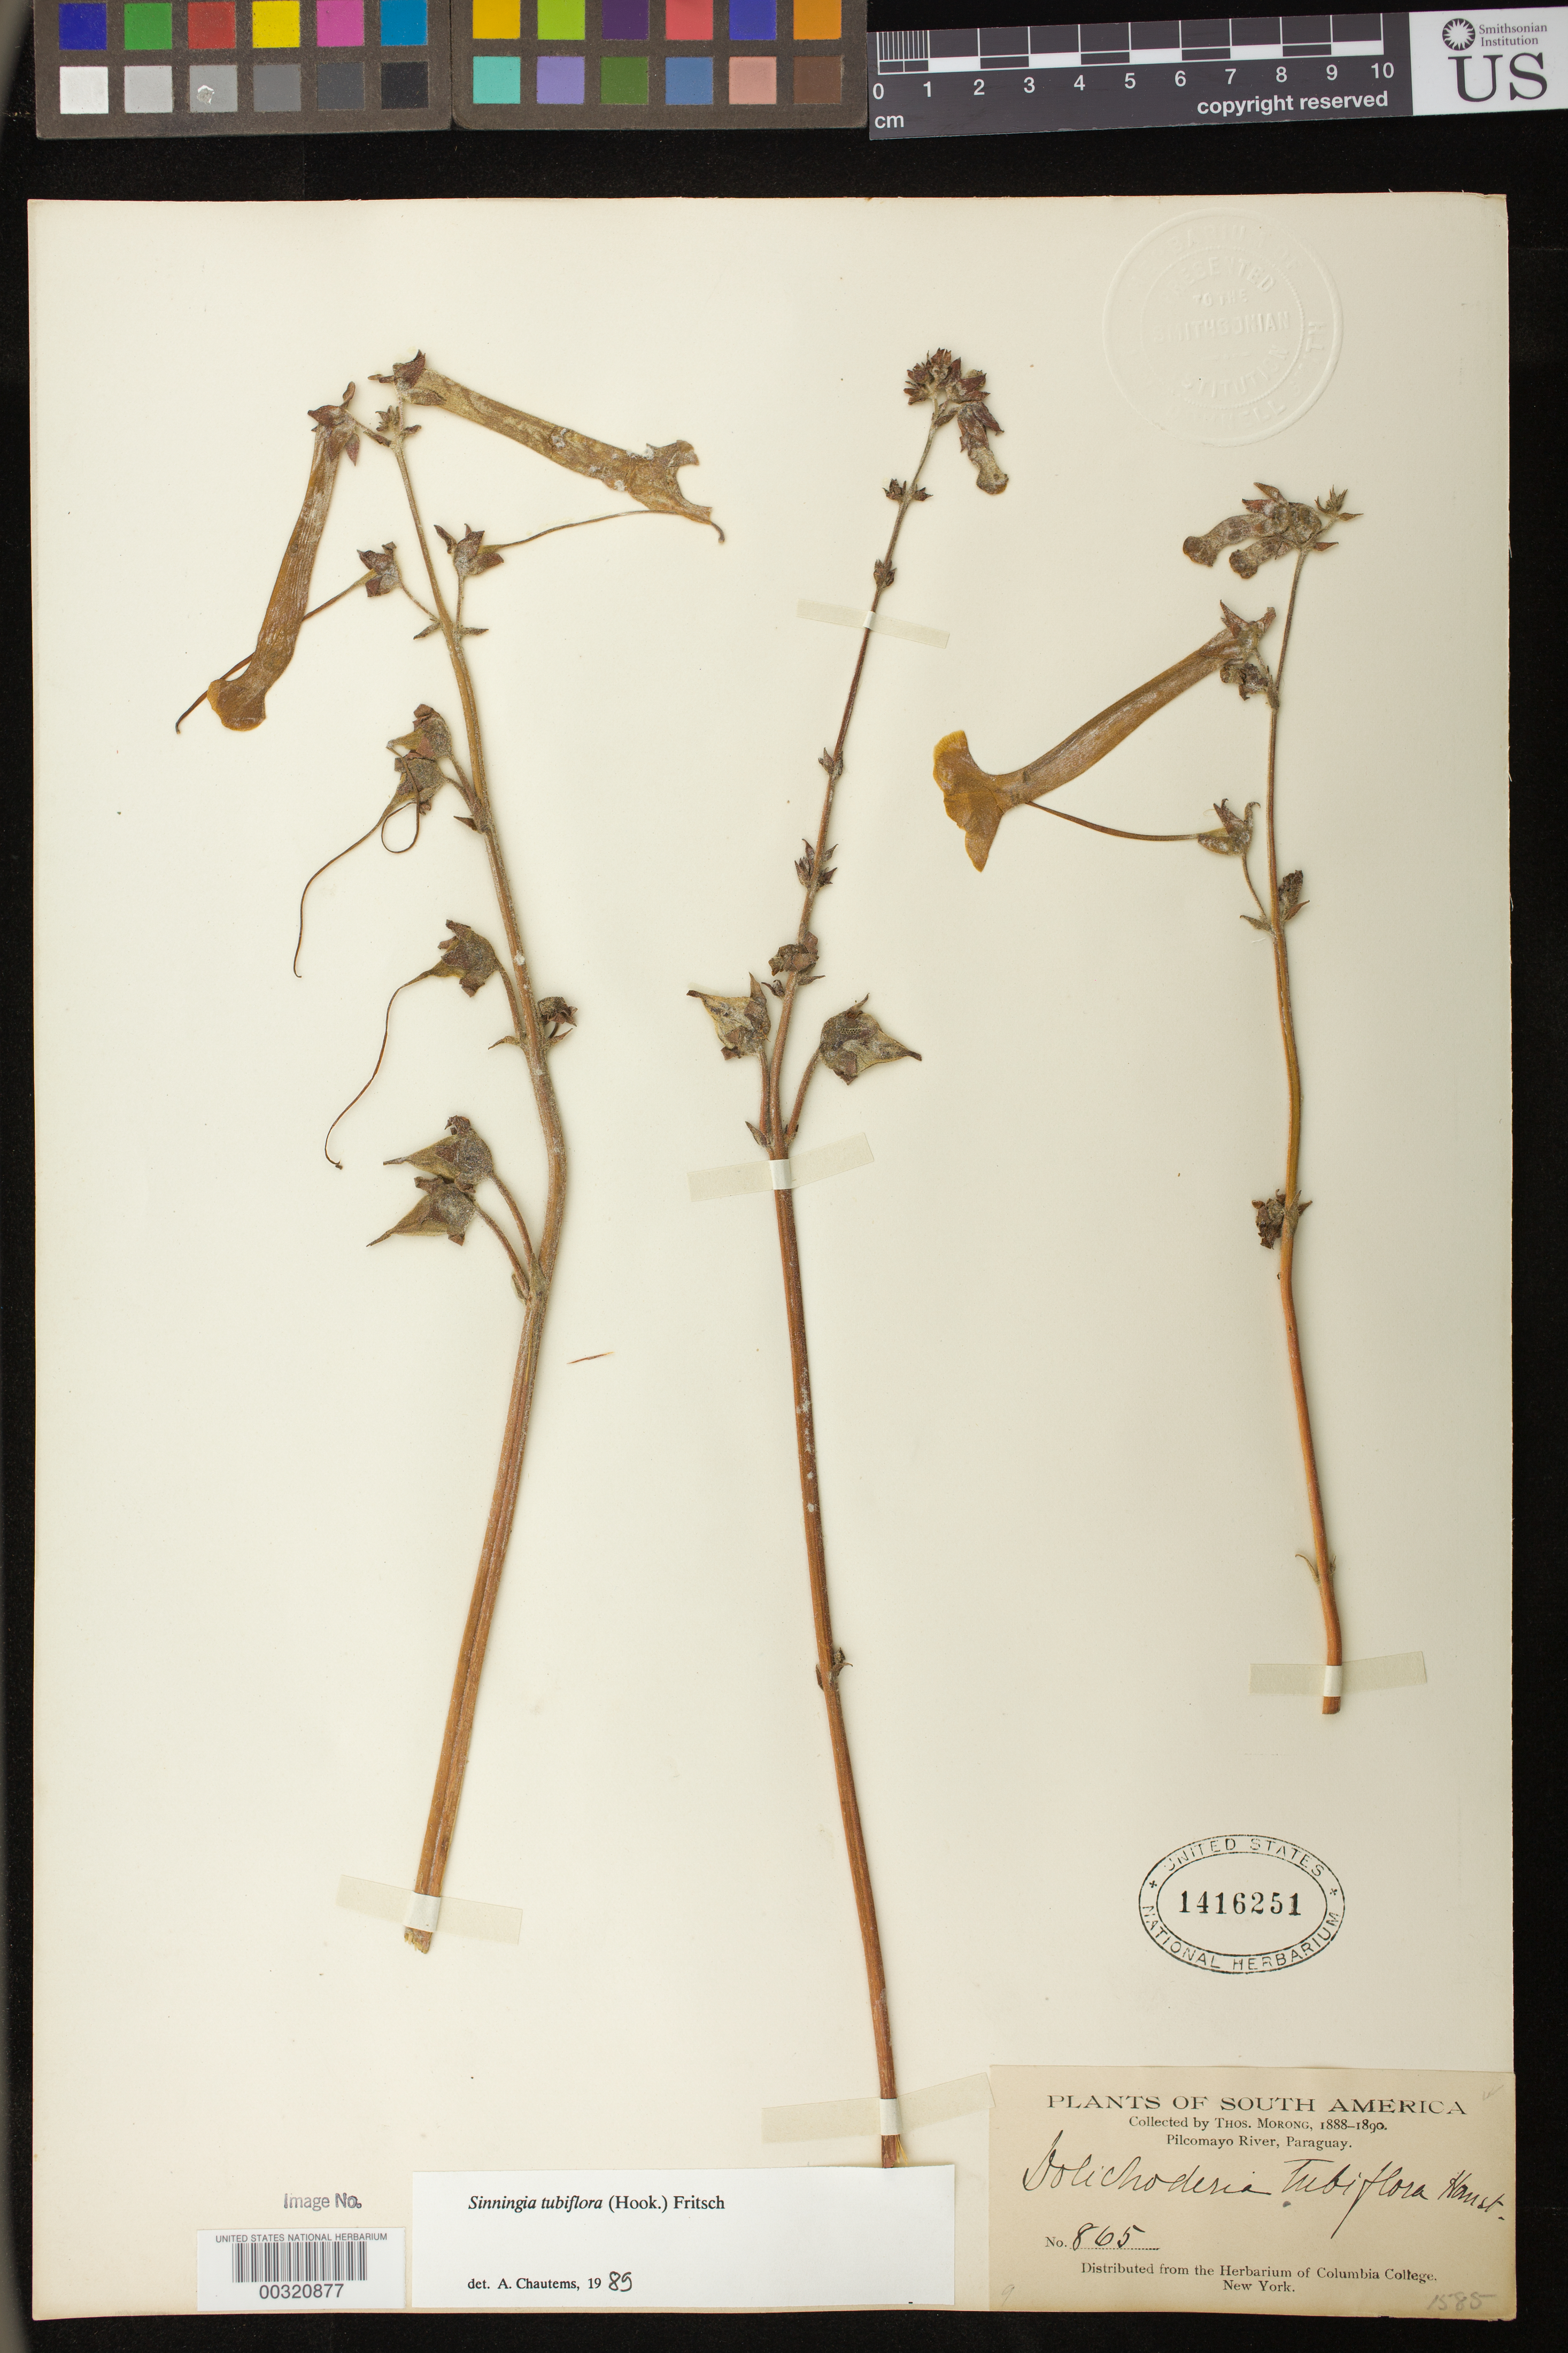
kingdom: Plantae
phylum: Tracheophyta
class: Magnoliopsida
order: Lamiales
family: Gesneriaceae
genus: Sinningia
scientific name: Sinningia tubiflora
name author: (Hook.) Fritsch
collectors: T. Morong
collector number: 865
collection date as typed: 1888-90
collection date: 1888/1890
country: Paraguay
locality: Pilcomayo River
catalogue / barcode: US 1416251